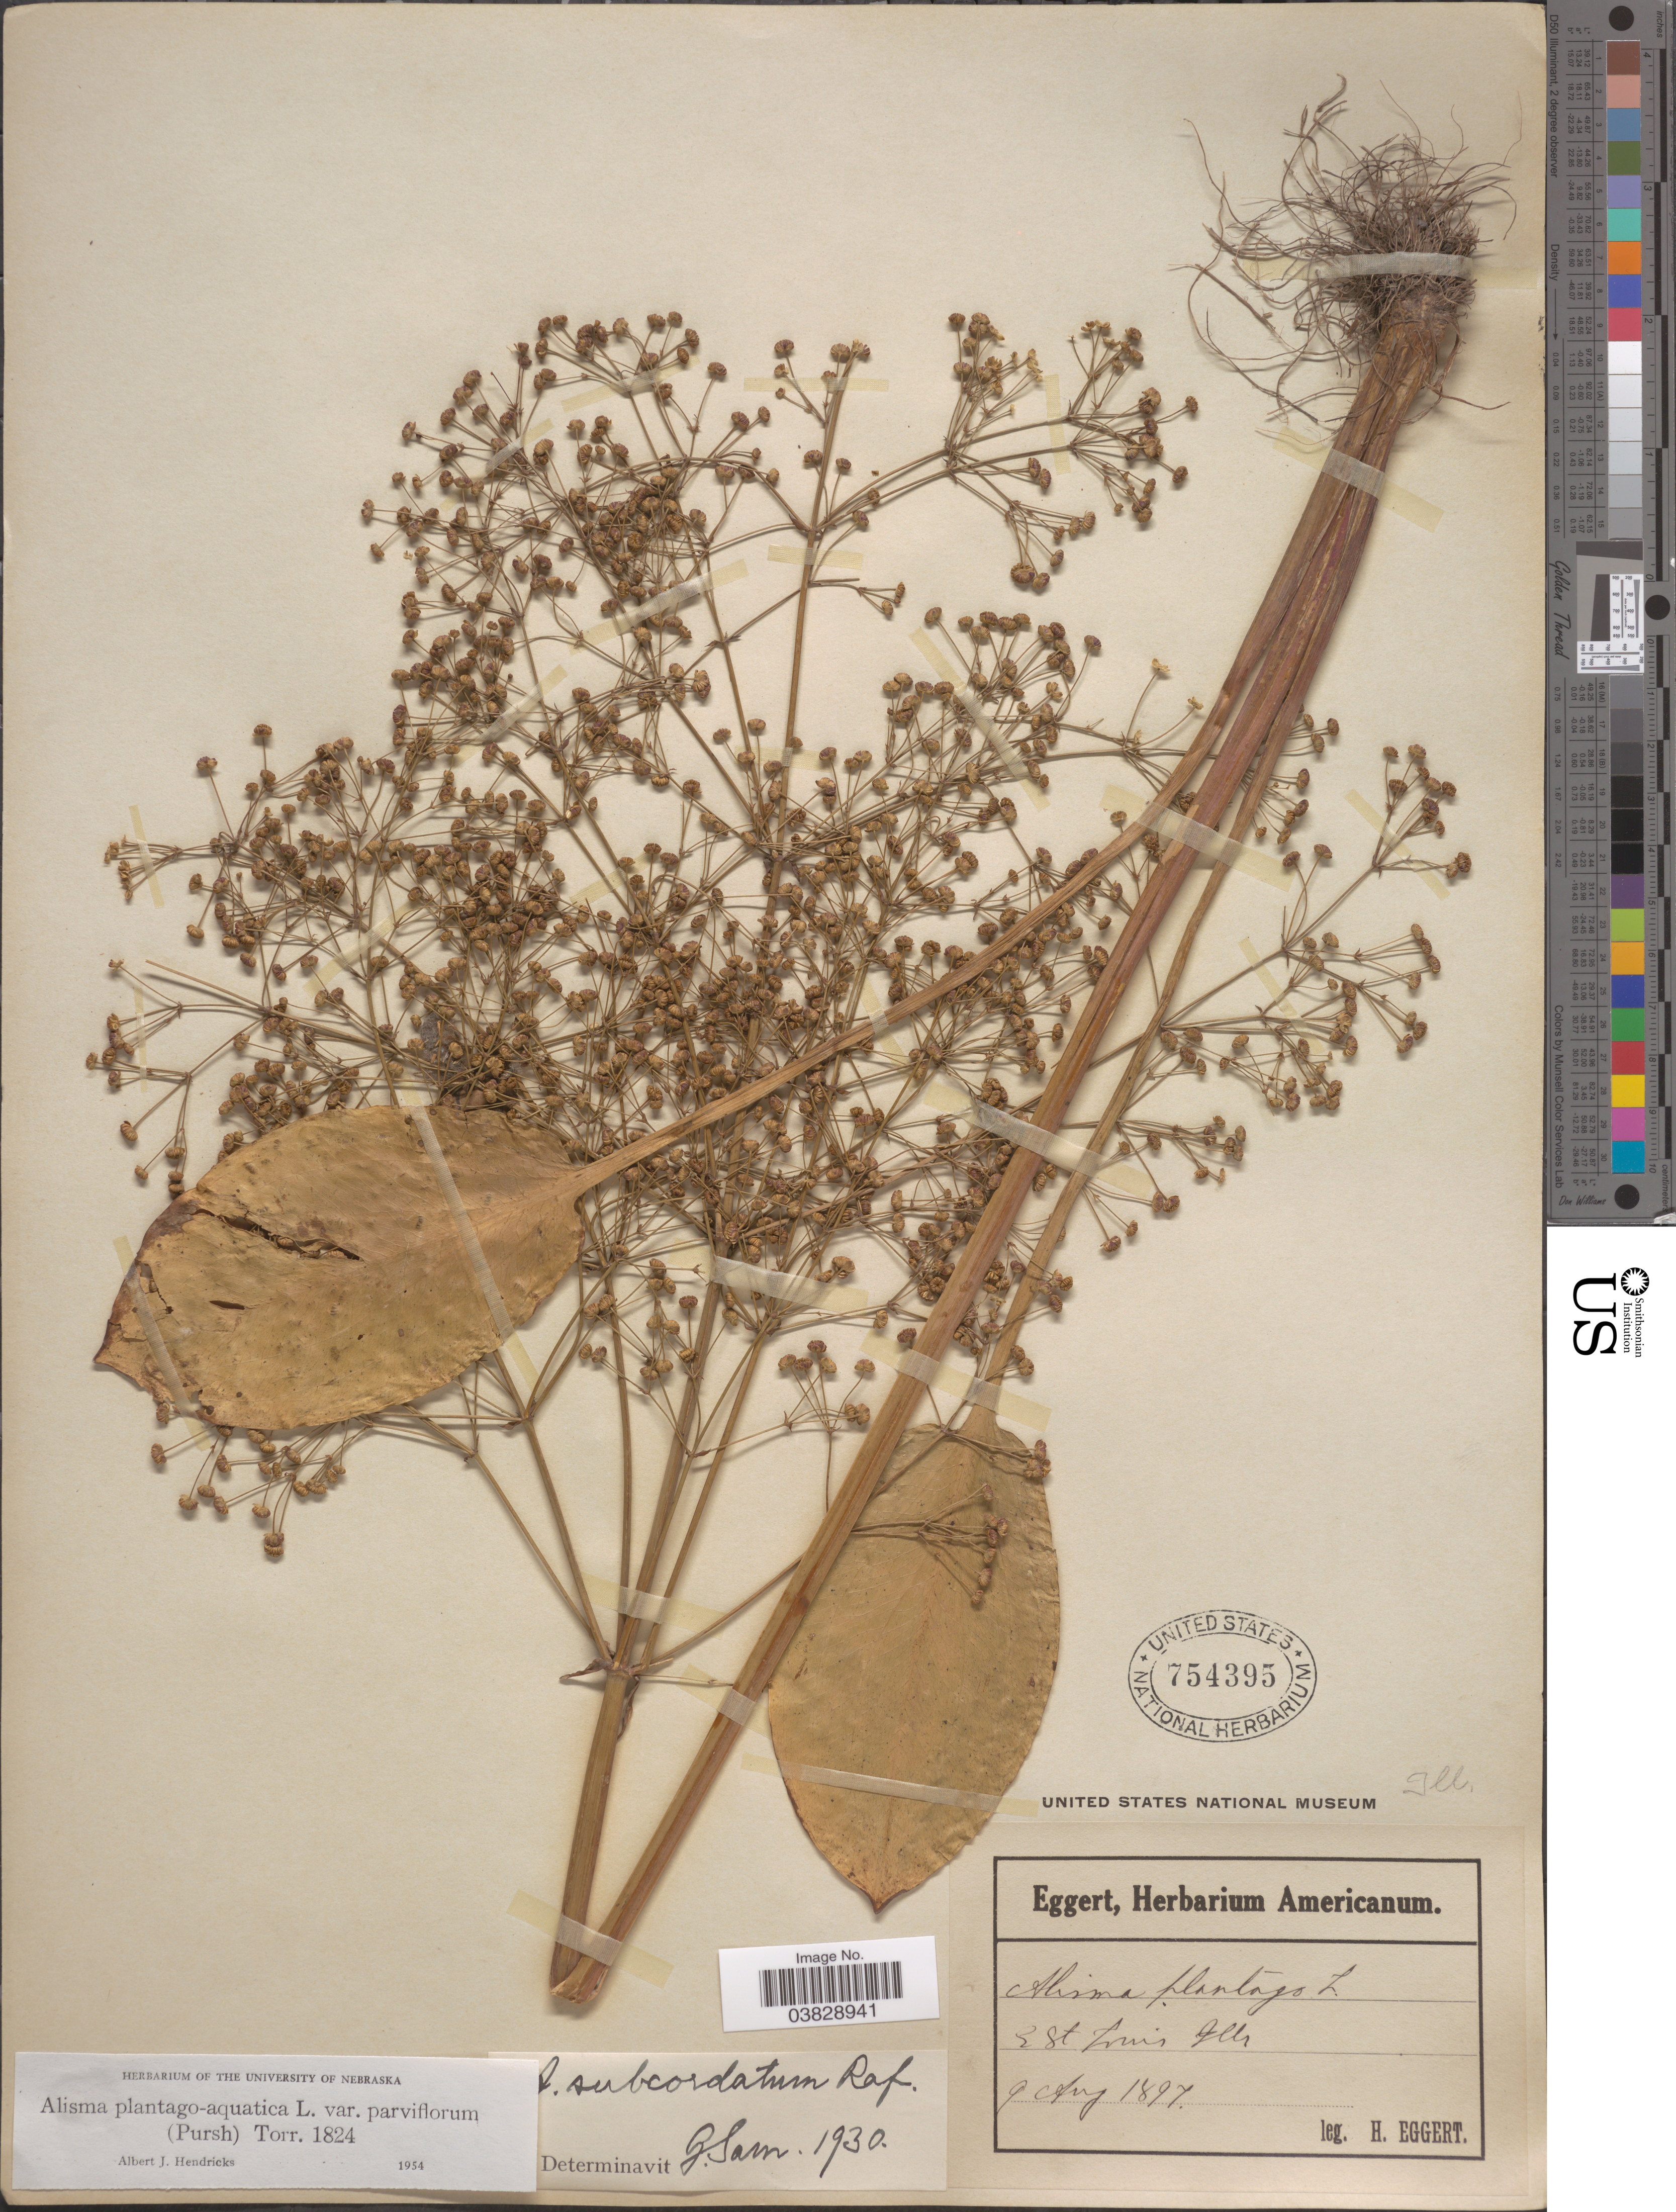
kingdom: Plantae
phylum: Tracheophyta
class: Liliopsida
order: Alismatales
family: Alismataceae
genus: Alisma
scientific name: Alisma plantago-aquatica var. parviflorum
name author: (Pursh) Torr.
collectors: H. Eggert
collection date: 1897-08-09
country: United States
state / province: Illinois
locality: E St. Louis.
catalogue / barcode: US 754395